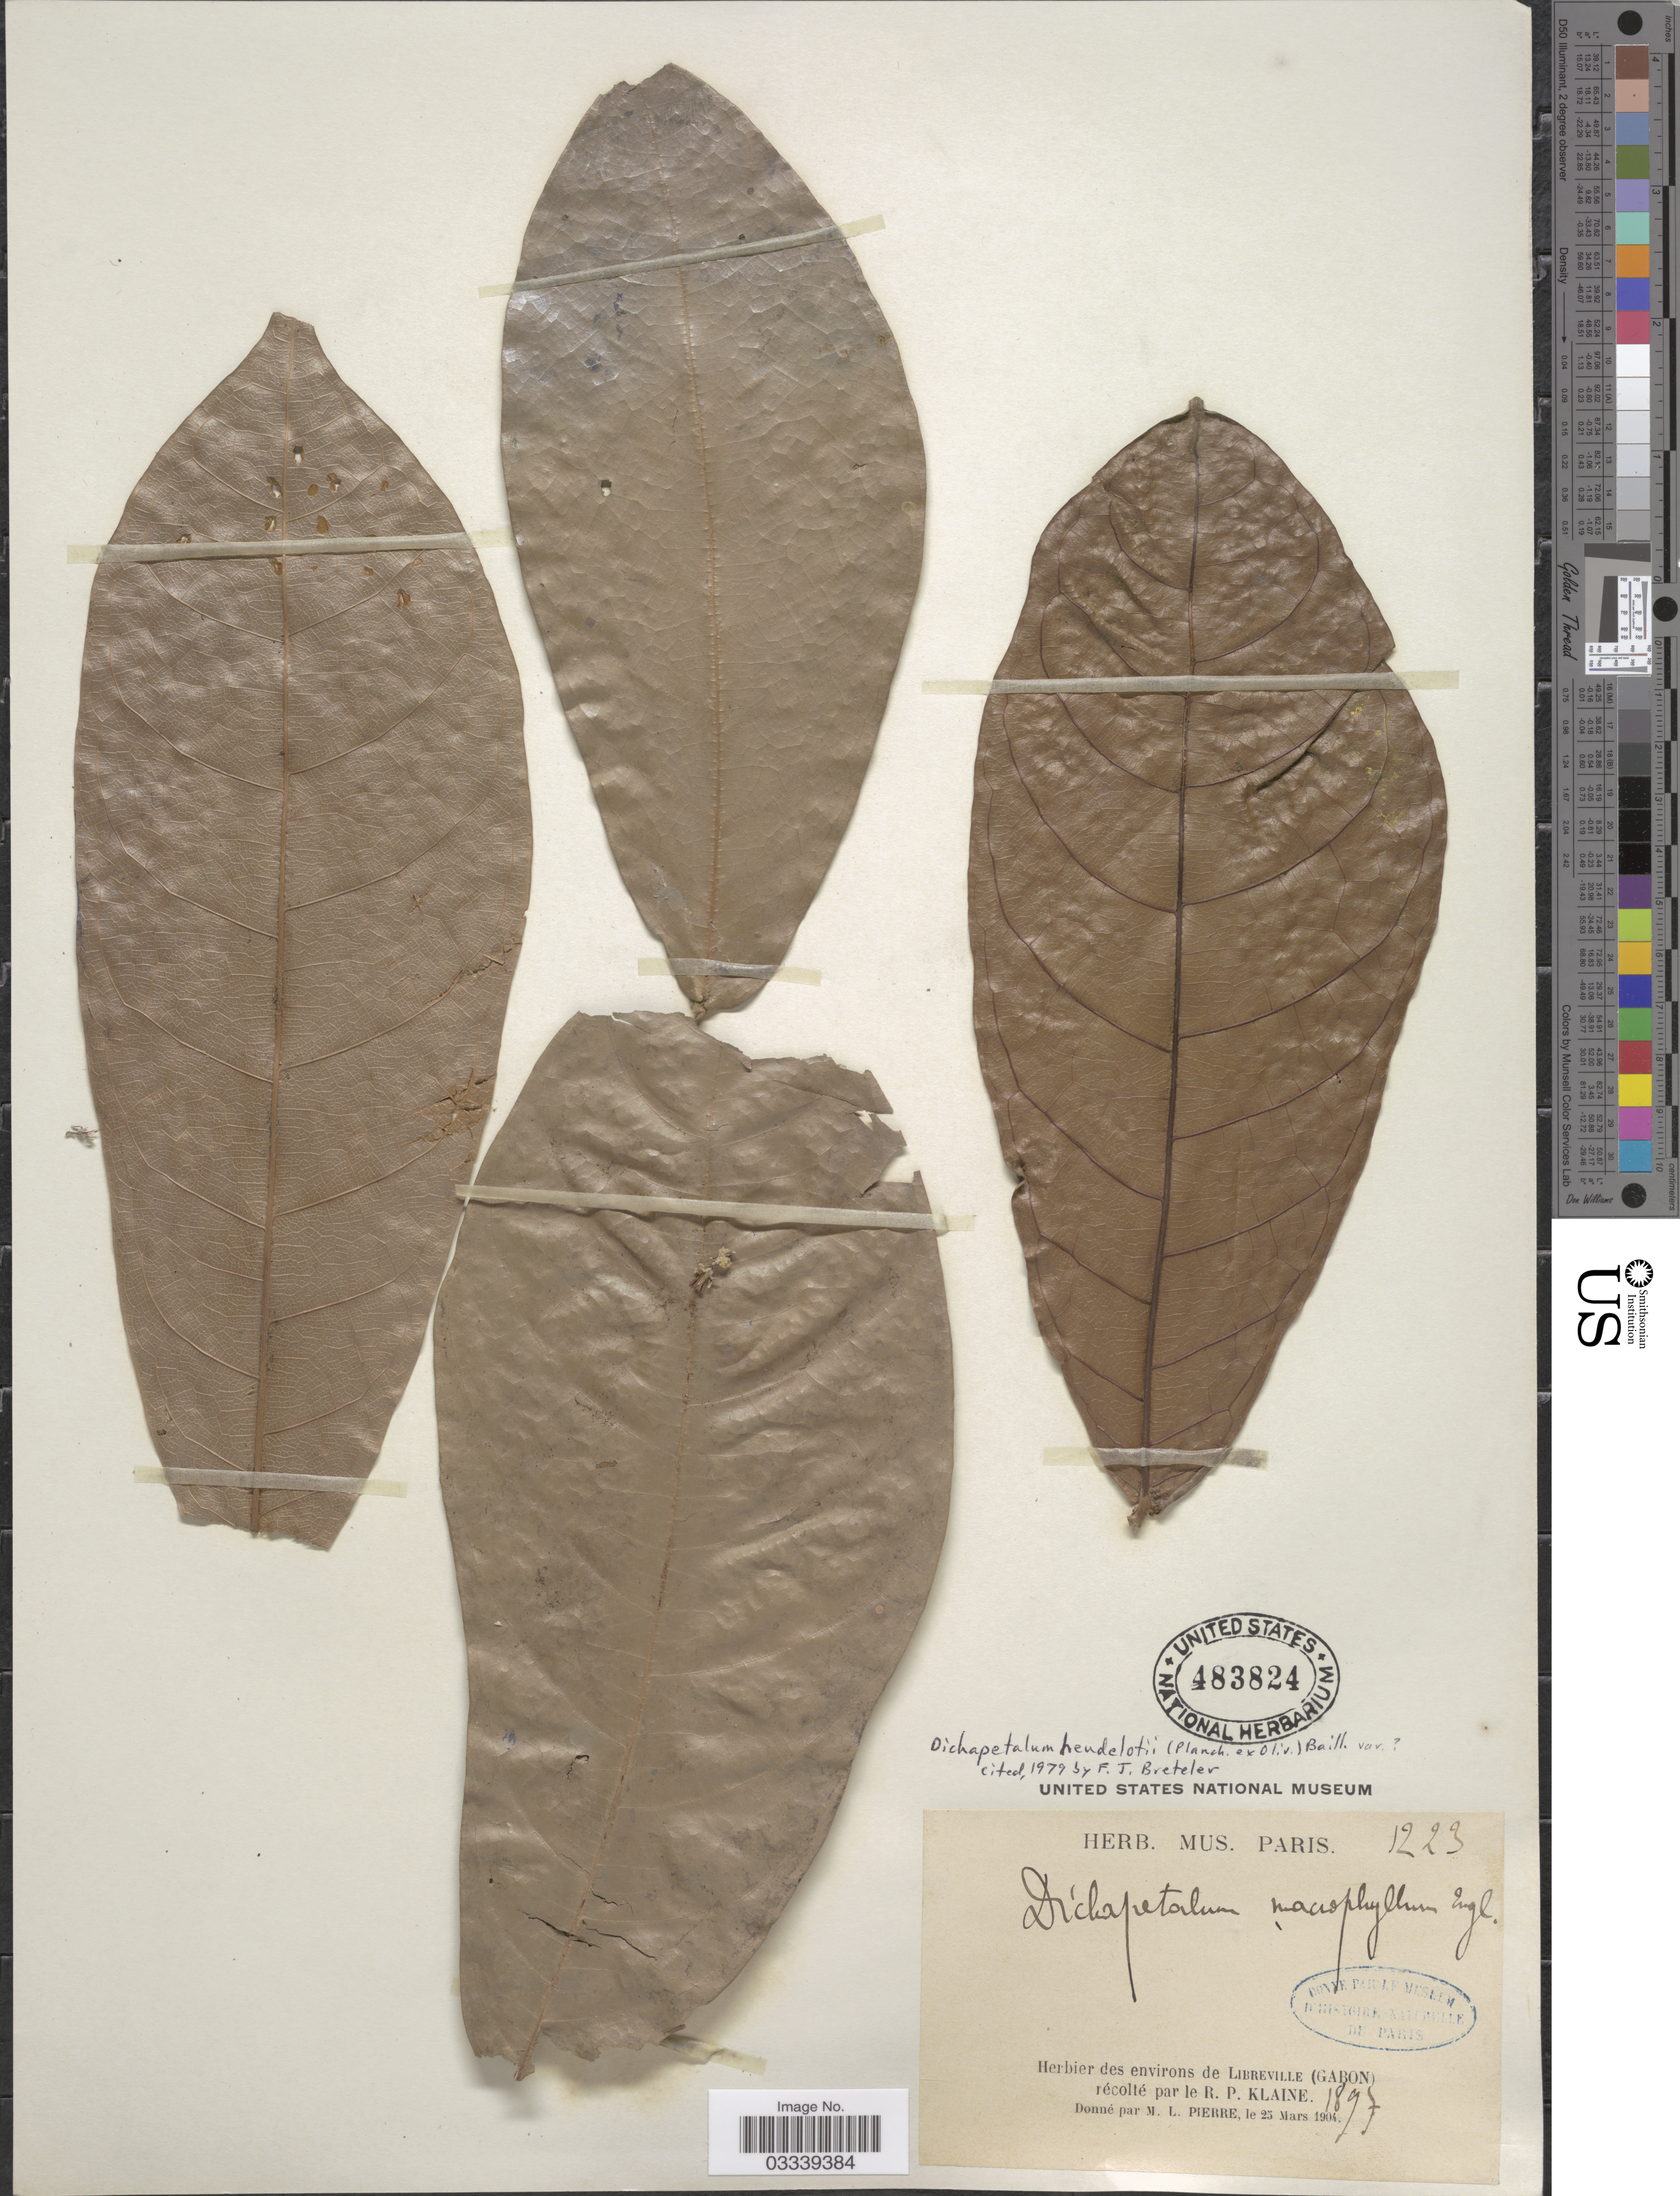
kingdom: Plantae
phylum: Tracheophyta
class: Magnoliopsida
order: Malpighiales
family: Dichapetalaceae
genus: Dichapetalum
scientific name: Dichapetalum heudelotii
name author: (Planch. ex Oliv.) Baill.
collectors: R. Klaine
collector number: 1223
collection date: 1897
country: Gabon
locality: Environs de Libreville.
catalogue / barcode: US 483824